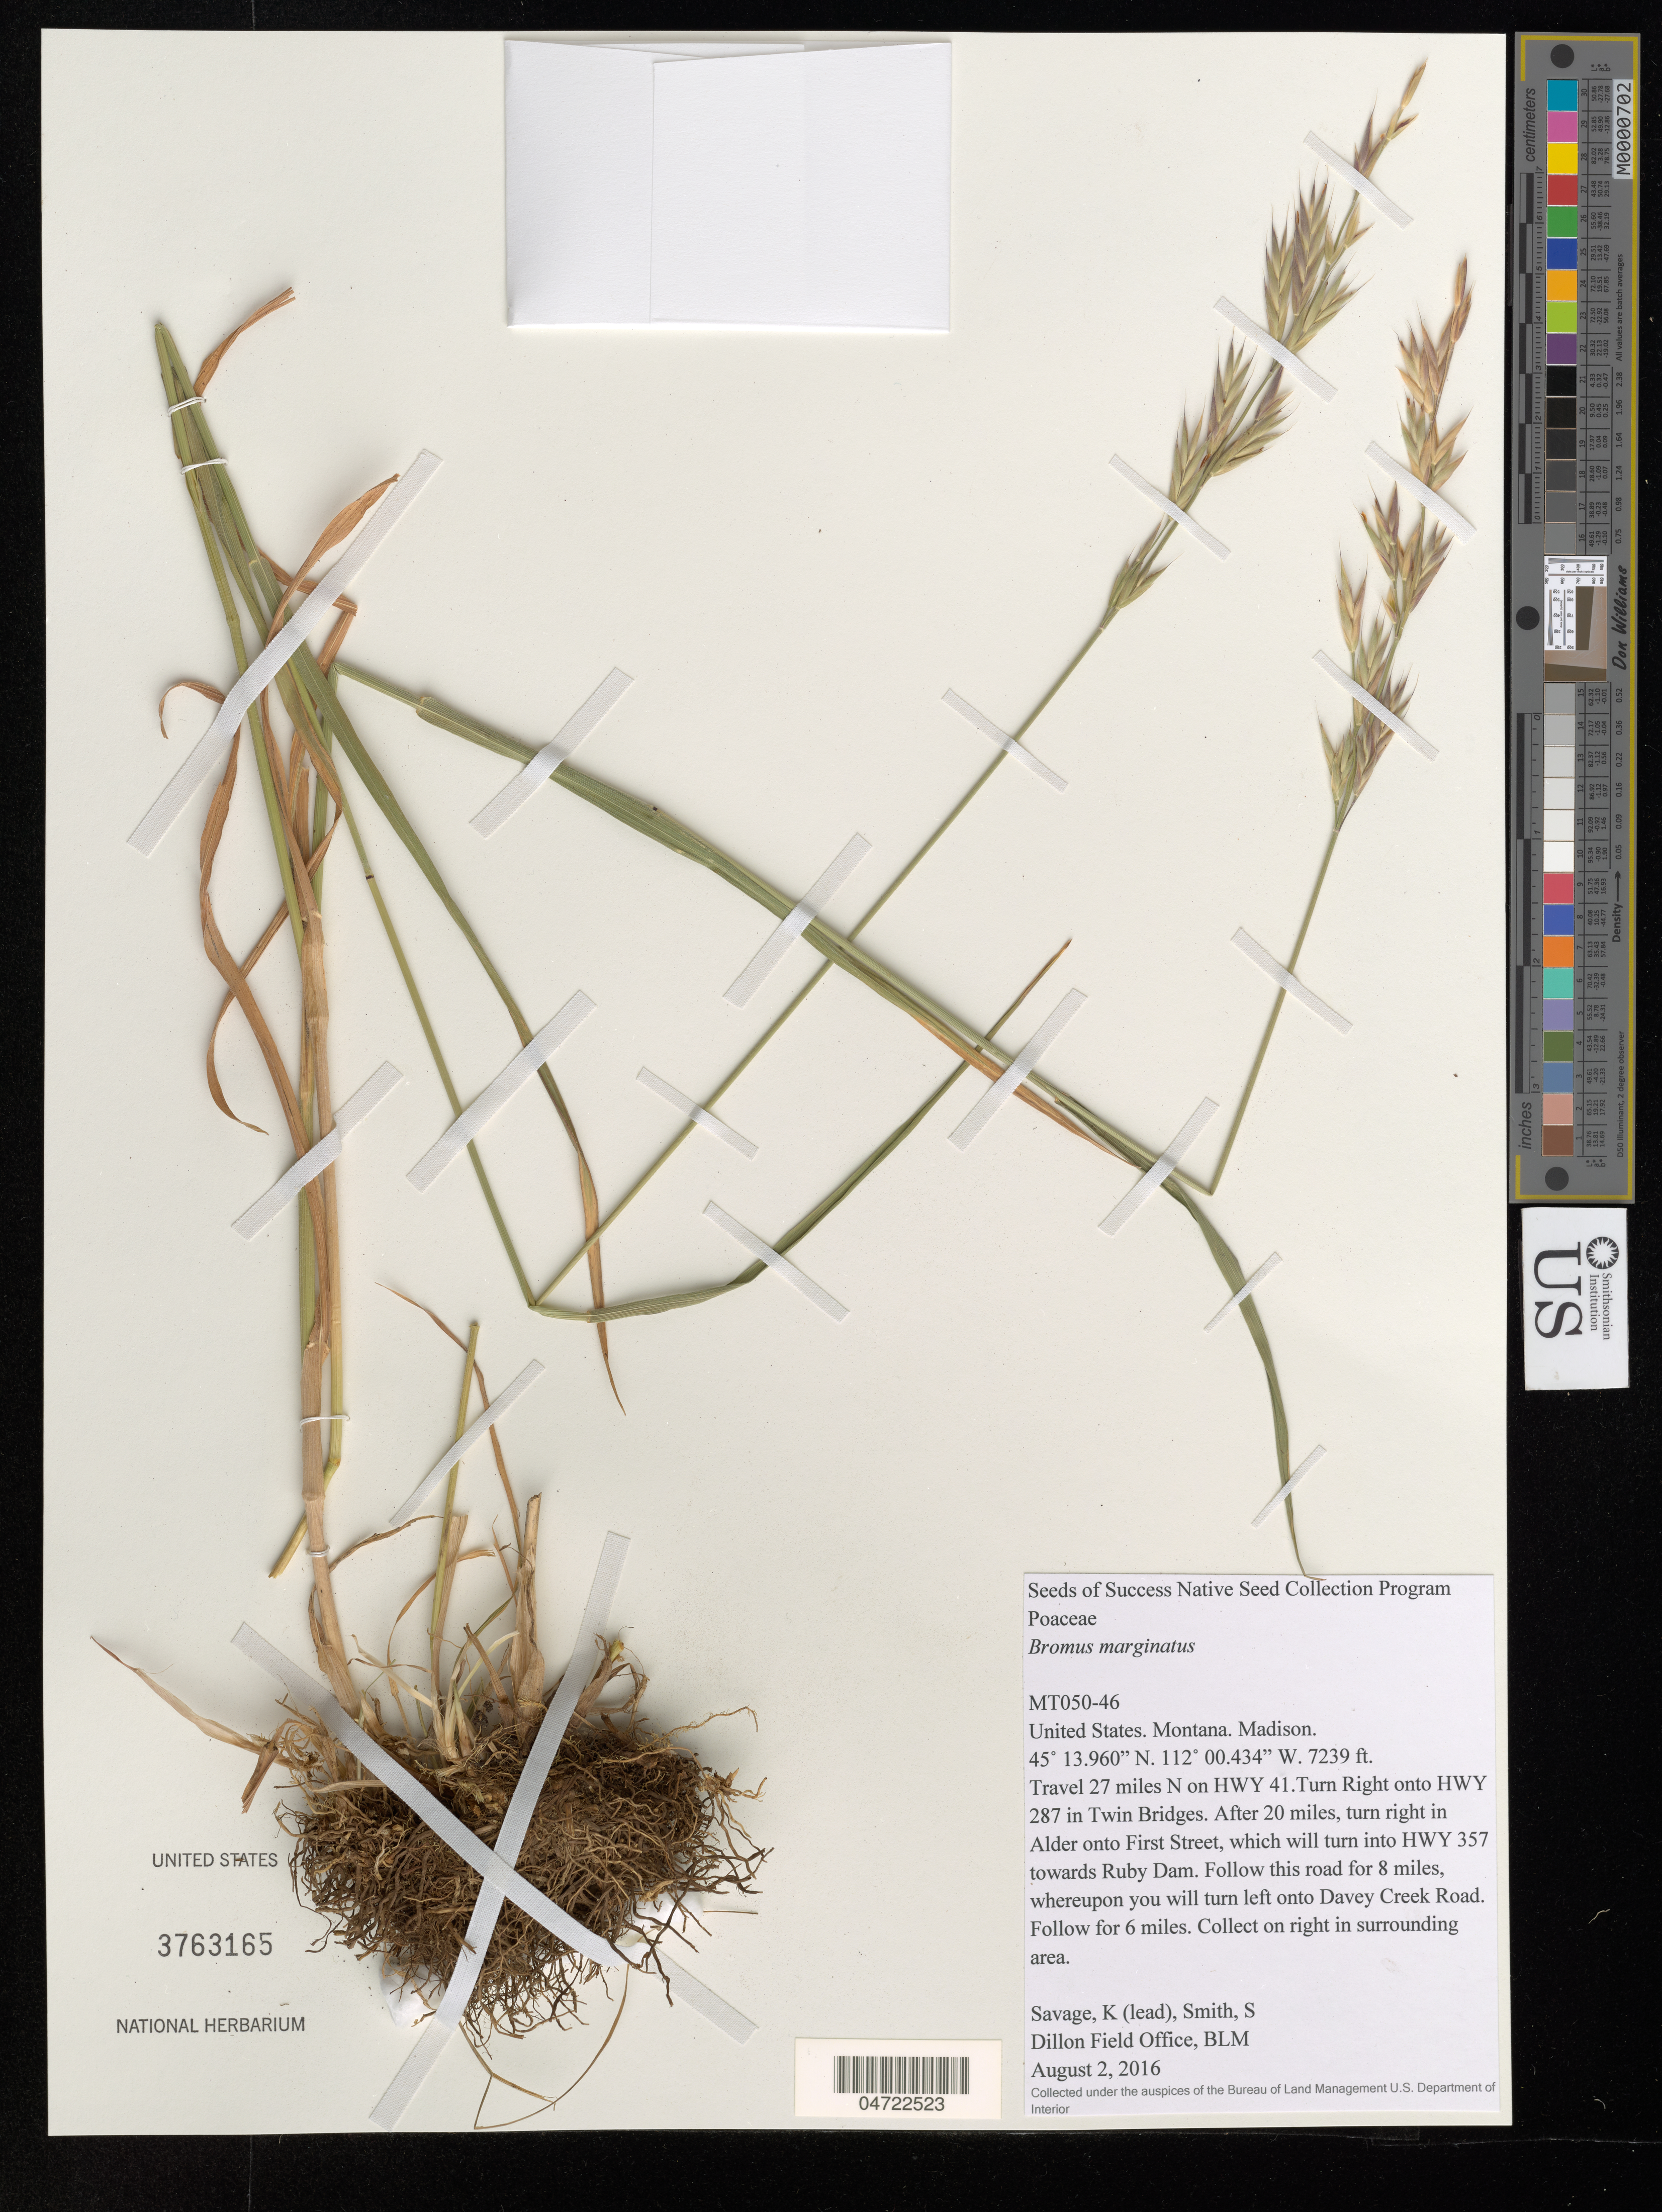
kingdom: Plantae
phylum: Tracheophyta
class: Liliopsida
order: Poales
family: Poaceae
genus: Bromus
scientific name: Bromus marginatus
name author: Nees ex Steud.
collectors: K. Savage & S. Smith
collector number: MT050-46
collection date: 2016-08-02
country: United States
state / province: Montana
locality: Madison. Travel 27 miles N on HWY 41. Turn Right onto HWY 287 in Twin Bridges. After 20 miles, turn right in Alder onto First Street, which will turn into HWY 357 towards Ruby Dam. Follow this road for 8 miles, whereupon you will turn left onto Davey Creek Road. Follow for 6 miles. Collect on right in surrounding area.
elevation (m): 2206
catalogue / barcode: US 3763165